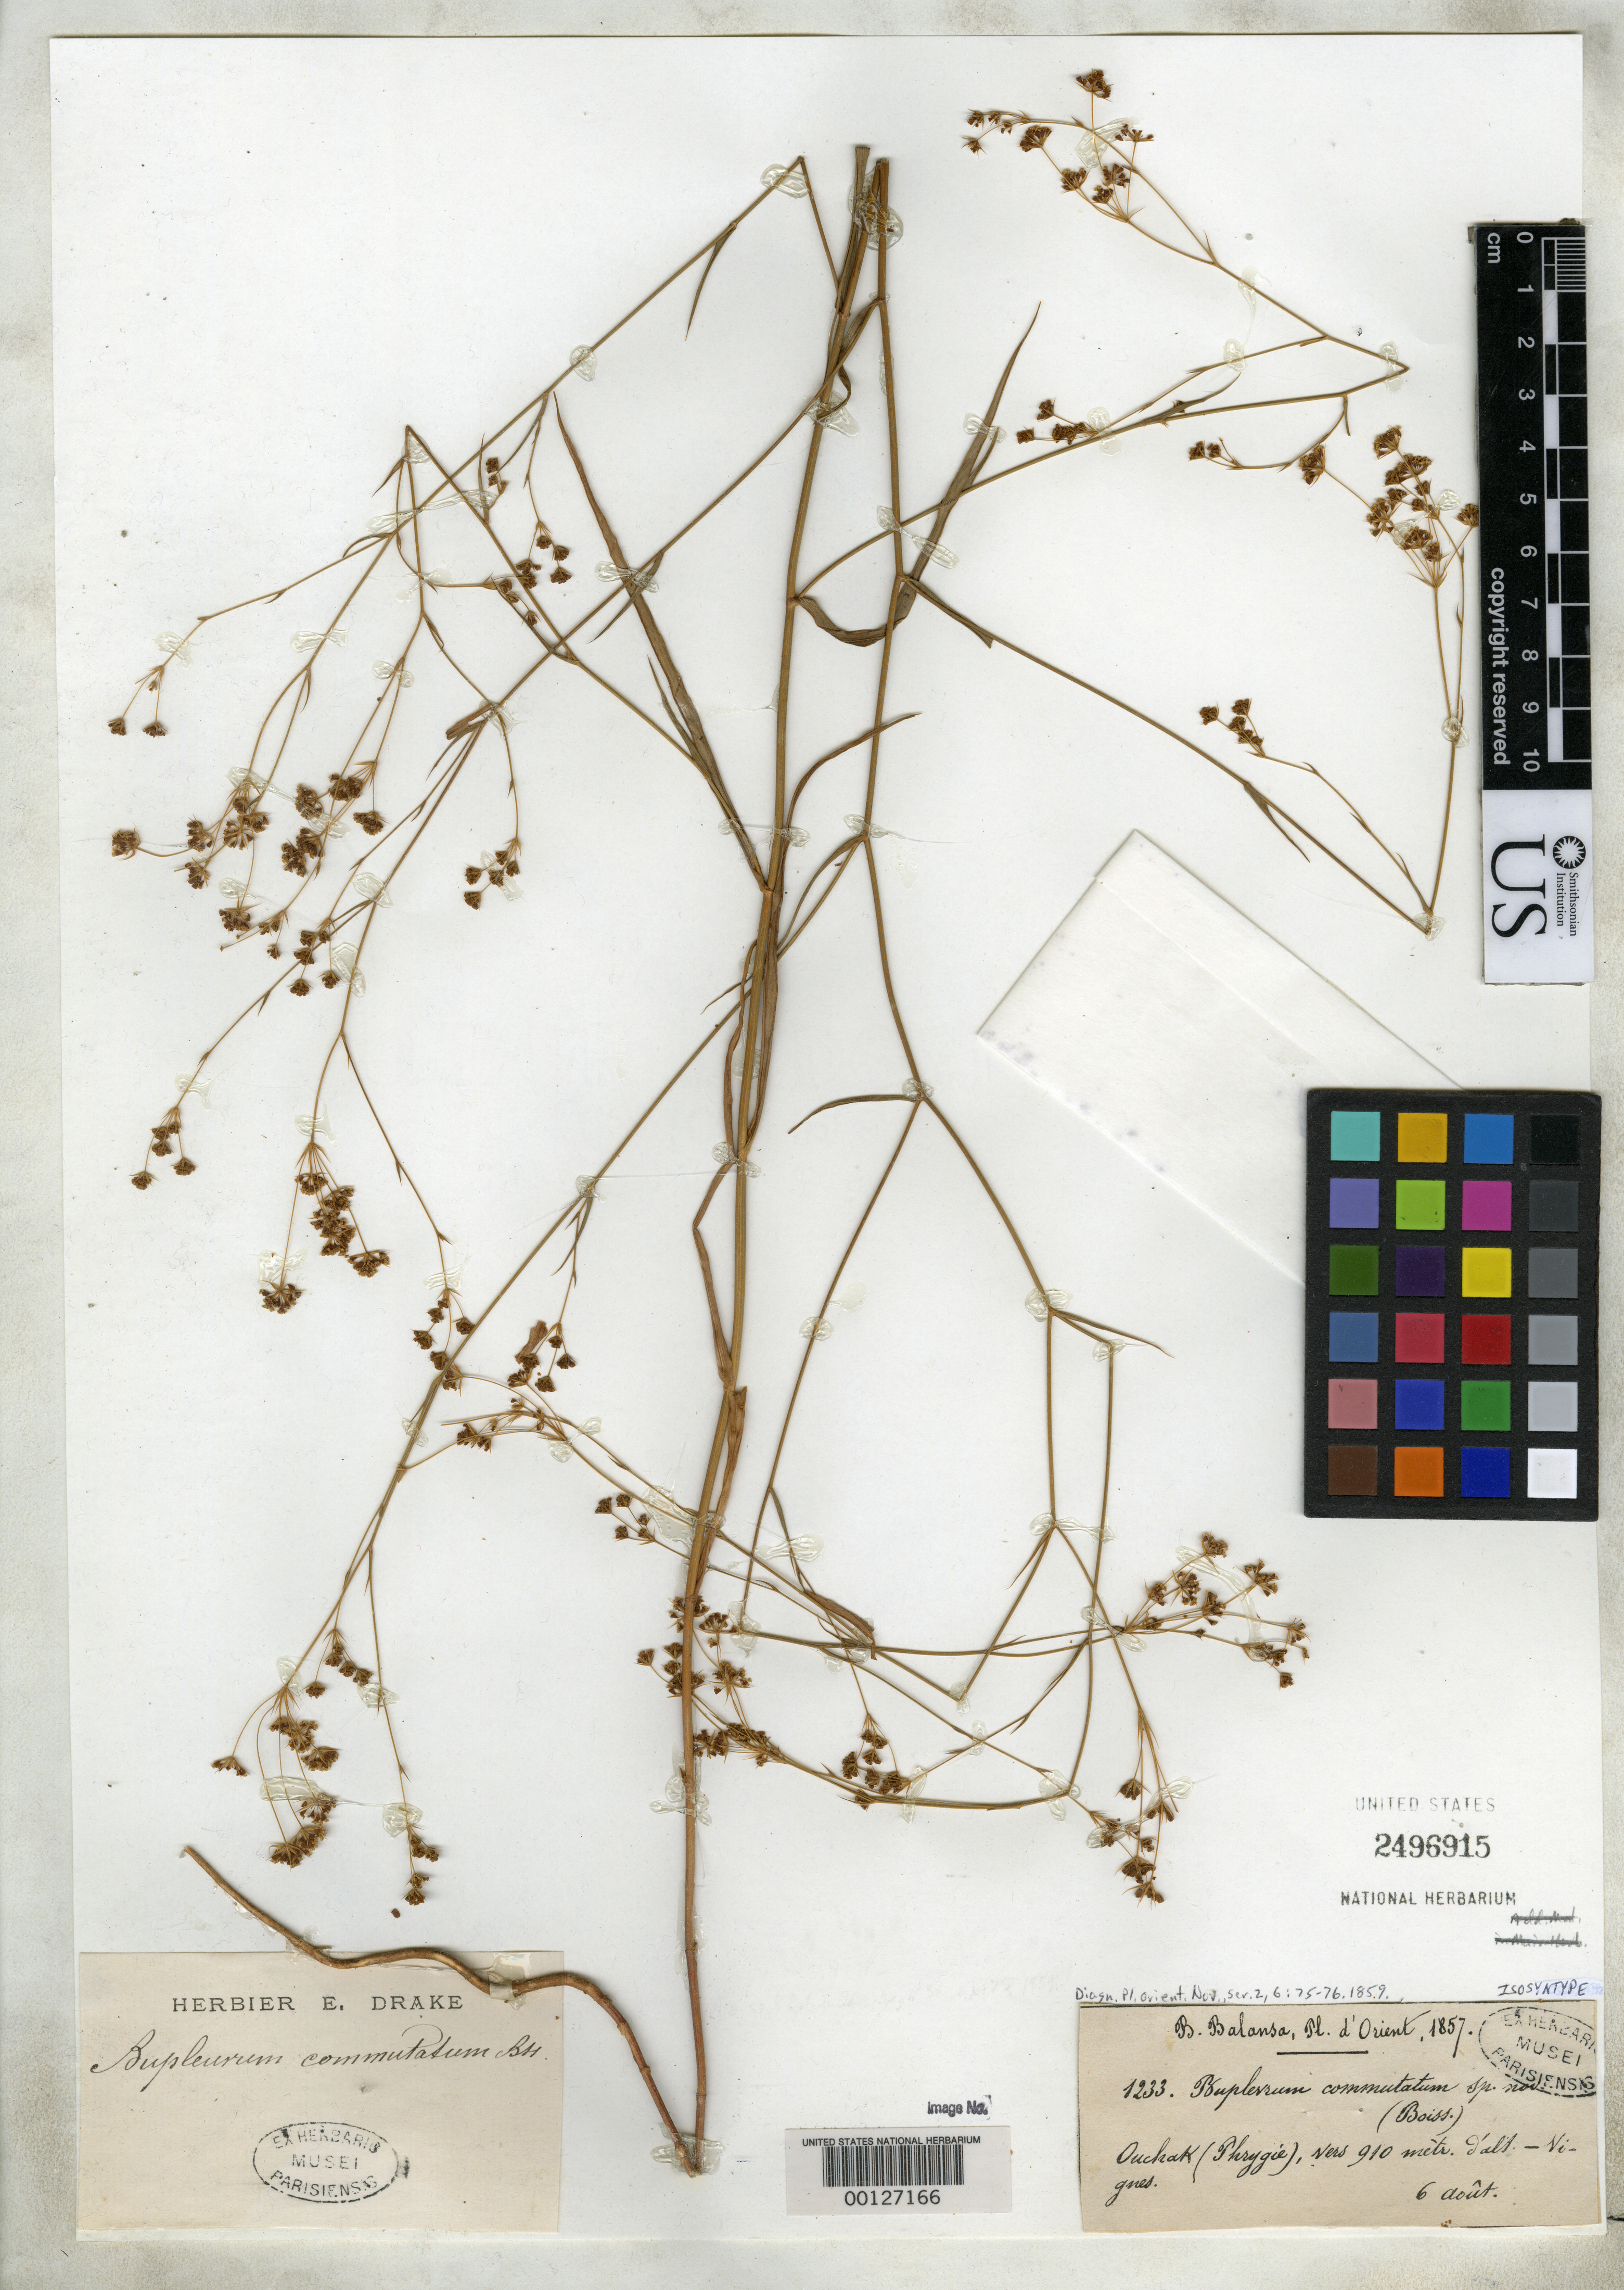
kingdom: Plantae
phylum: Tracheophyta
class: Magnoliopsida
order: Apiales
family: Apiaceae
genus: Bupleurum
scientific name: Bupleurum commutatum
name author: Boiss. & Balansa in Boiss.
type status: Syntype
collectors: B. Balansa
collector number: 1233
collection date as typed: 06 Aug 1857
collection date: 1857-08-06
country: Turkey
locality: Phrygia, Ouchak.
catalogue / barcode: US 2496915